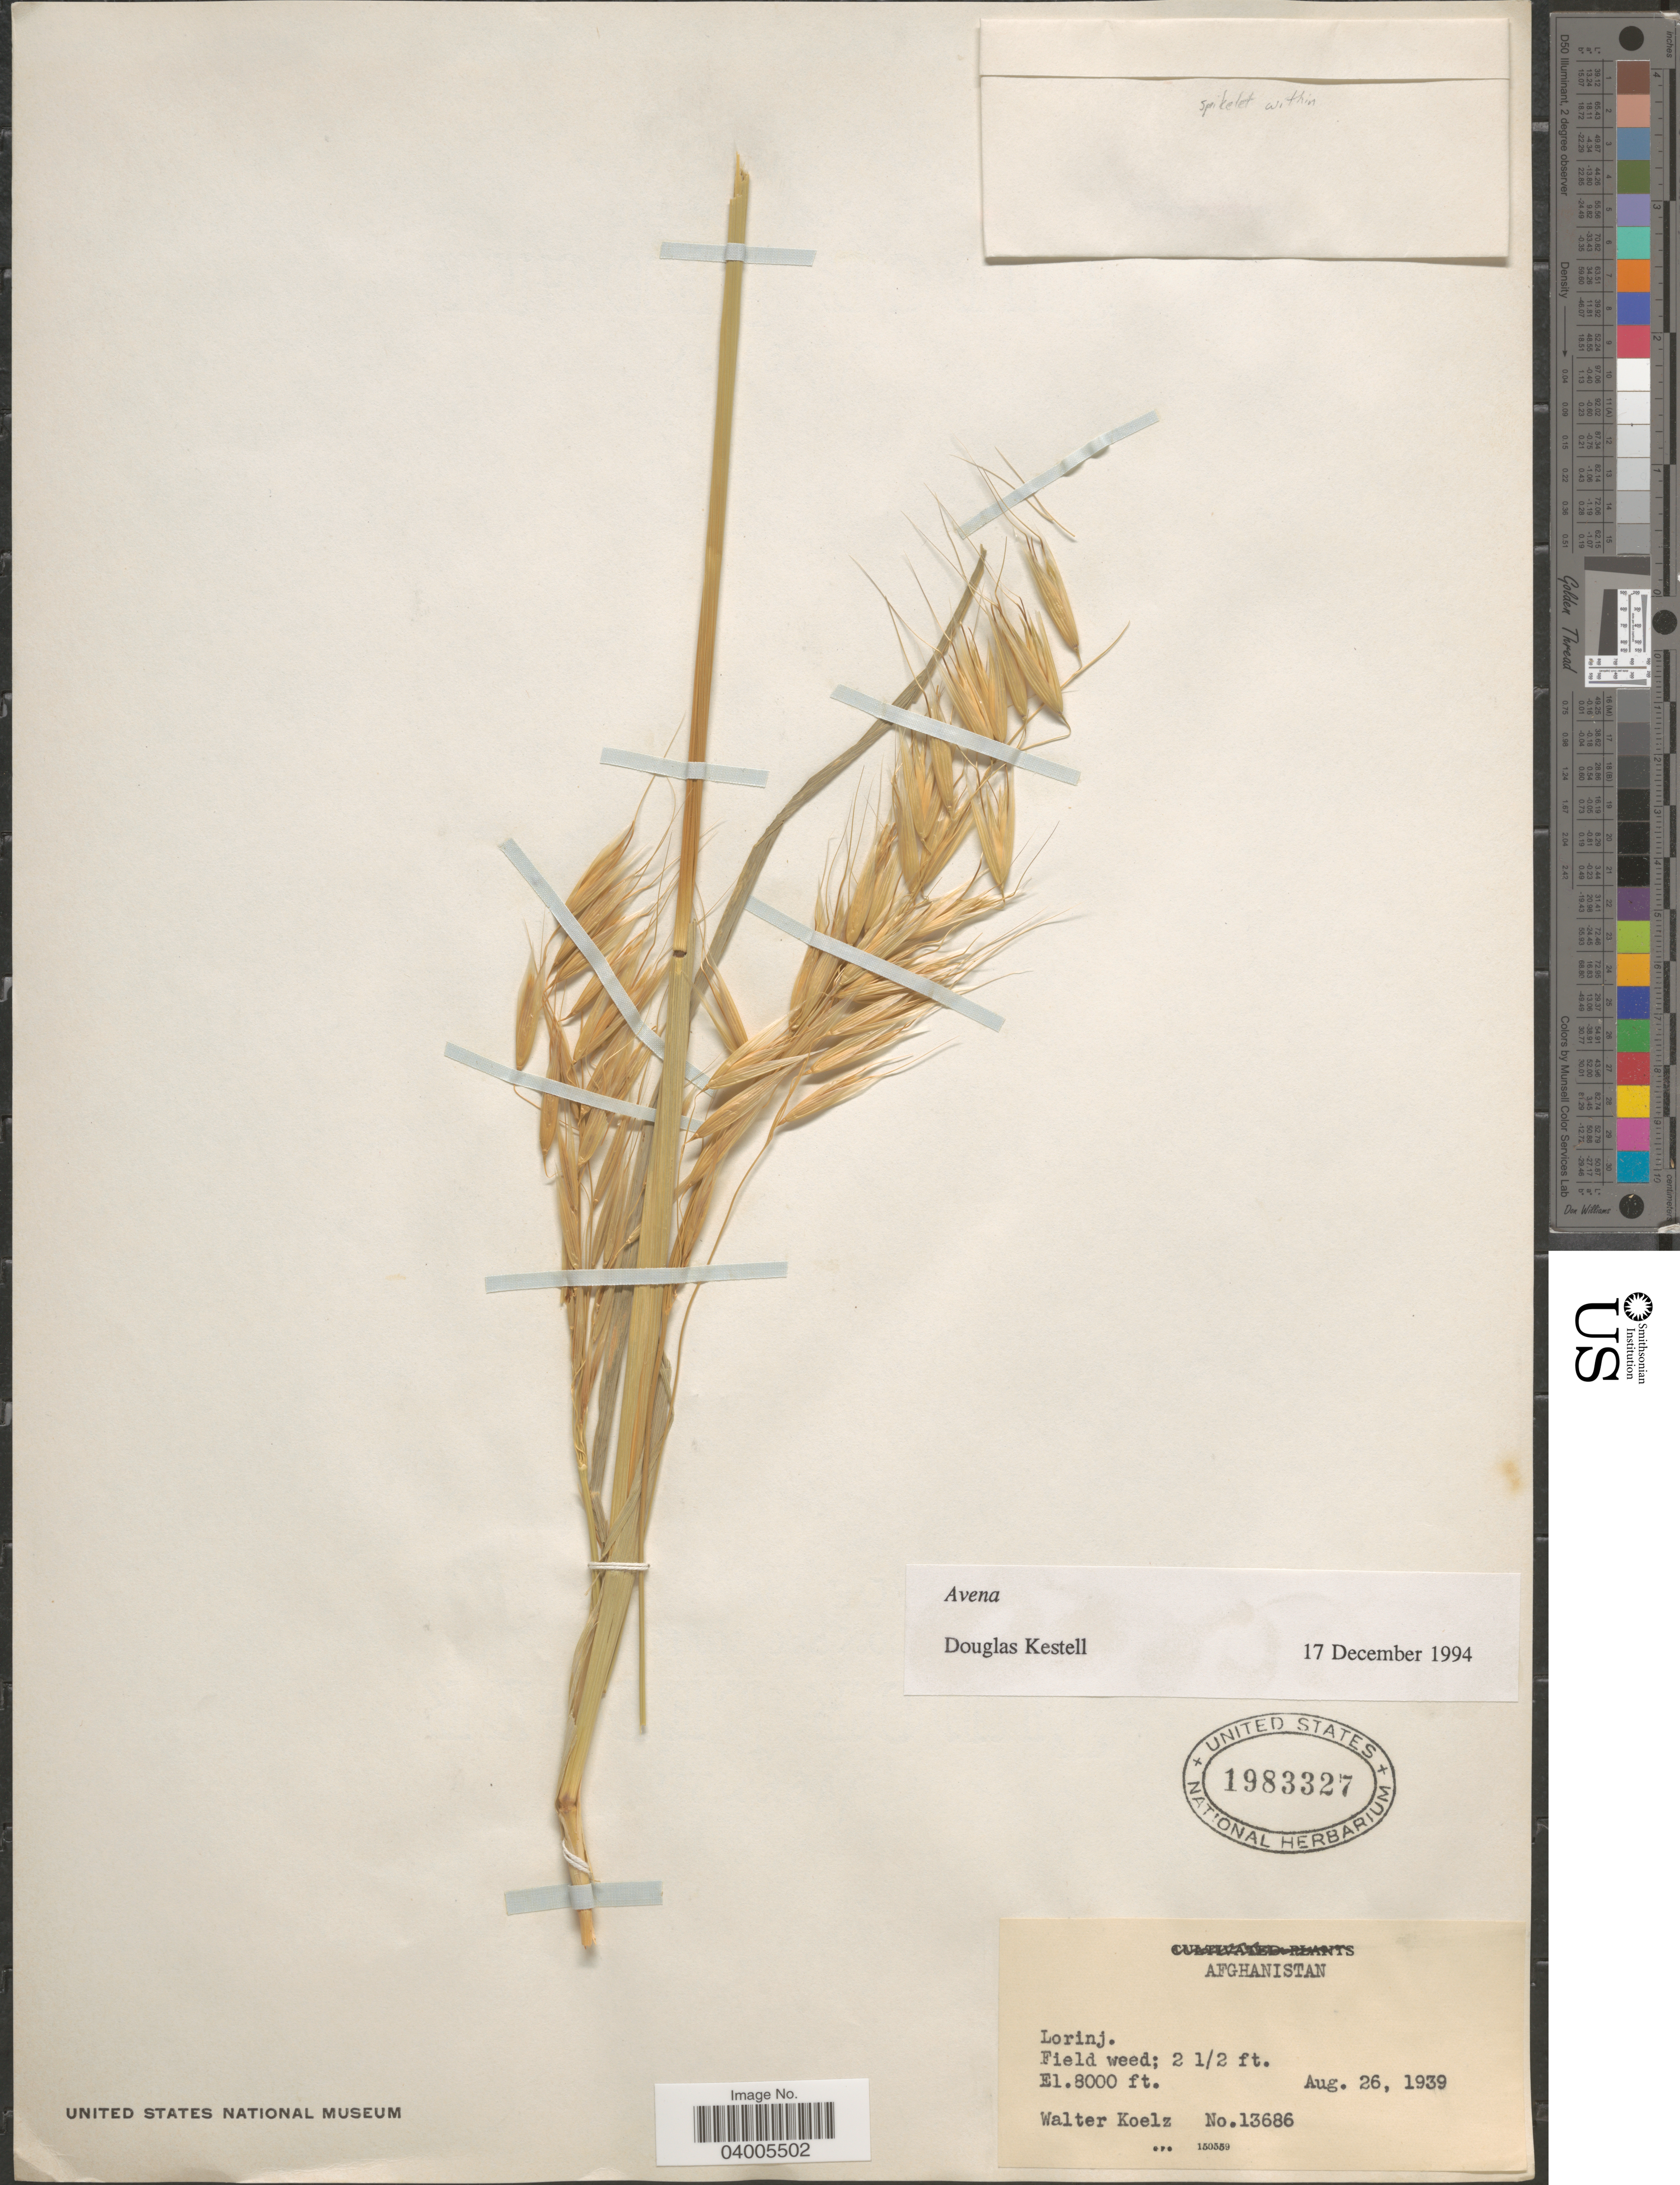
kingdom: Plantae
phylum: Tracheophyta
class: Liliopsida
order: Poales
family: Poaceae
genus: Avena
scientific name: Avena sp.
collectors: W. N. Koelz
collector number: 13686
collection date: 1939-08-26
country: Afghanistan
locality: Lorinj.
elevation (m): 2438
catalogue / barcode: US 1983327